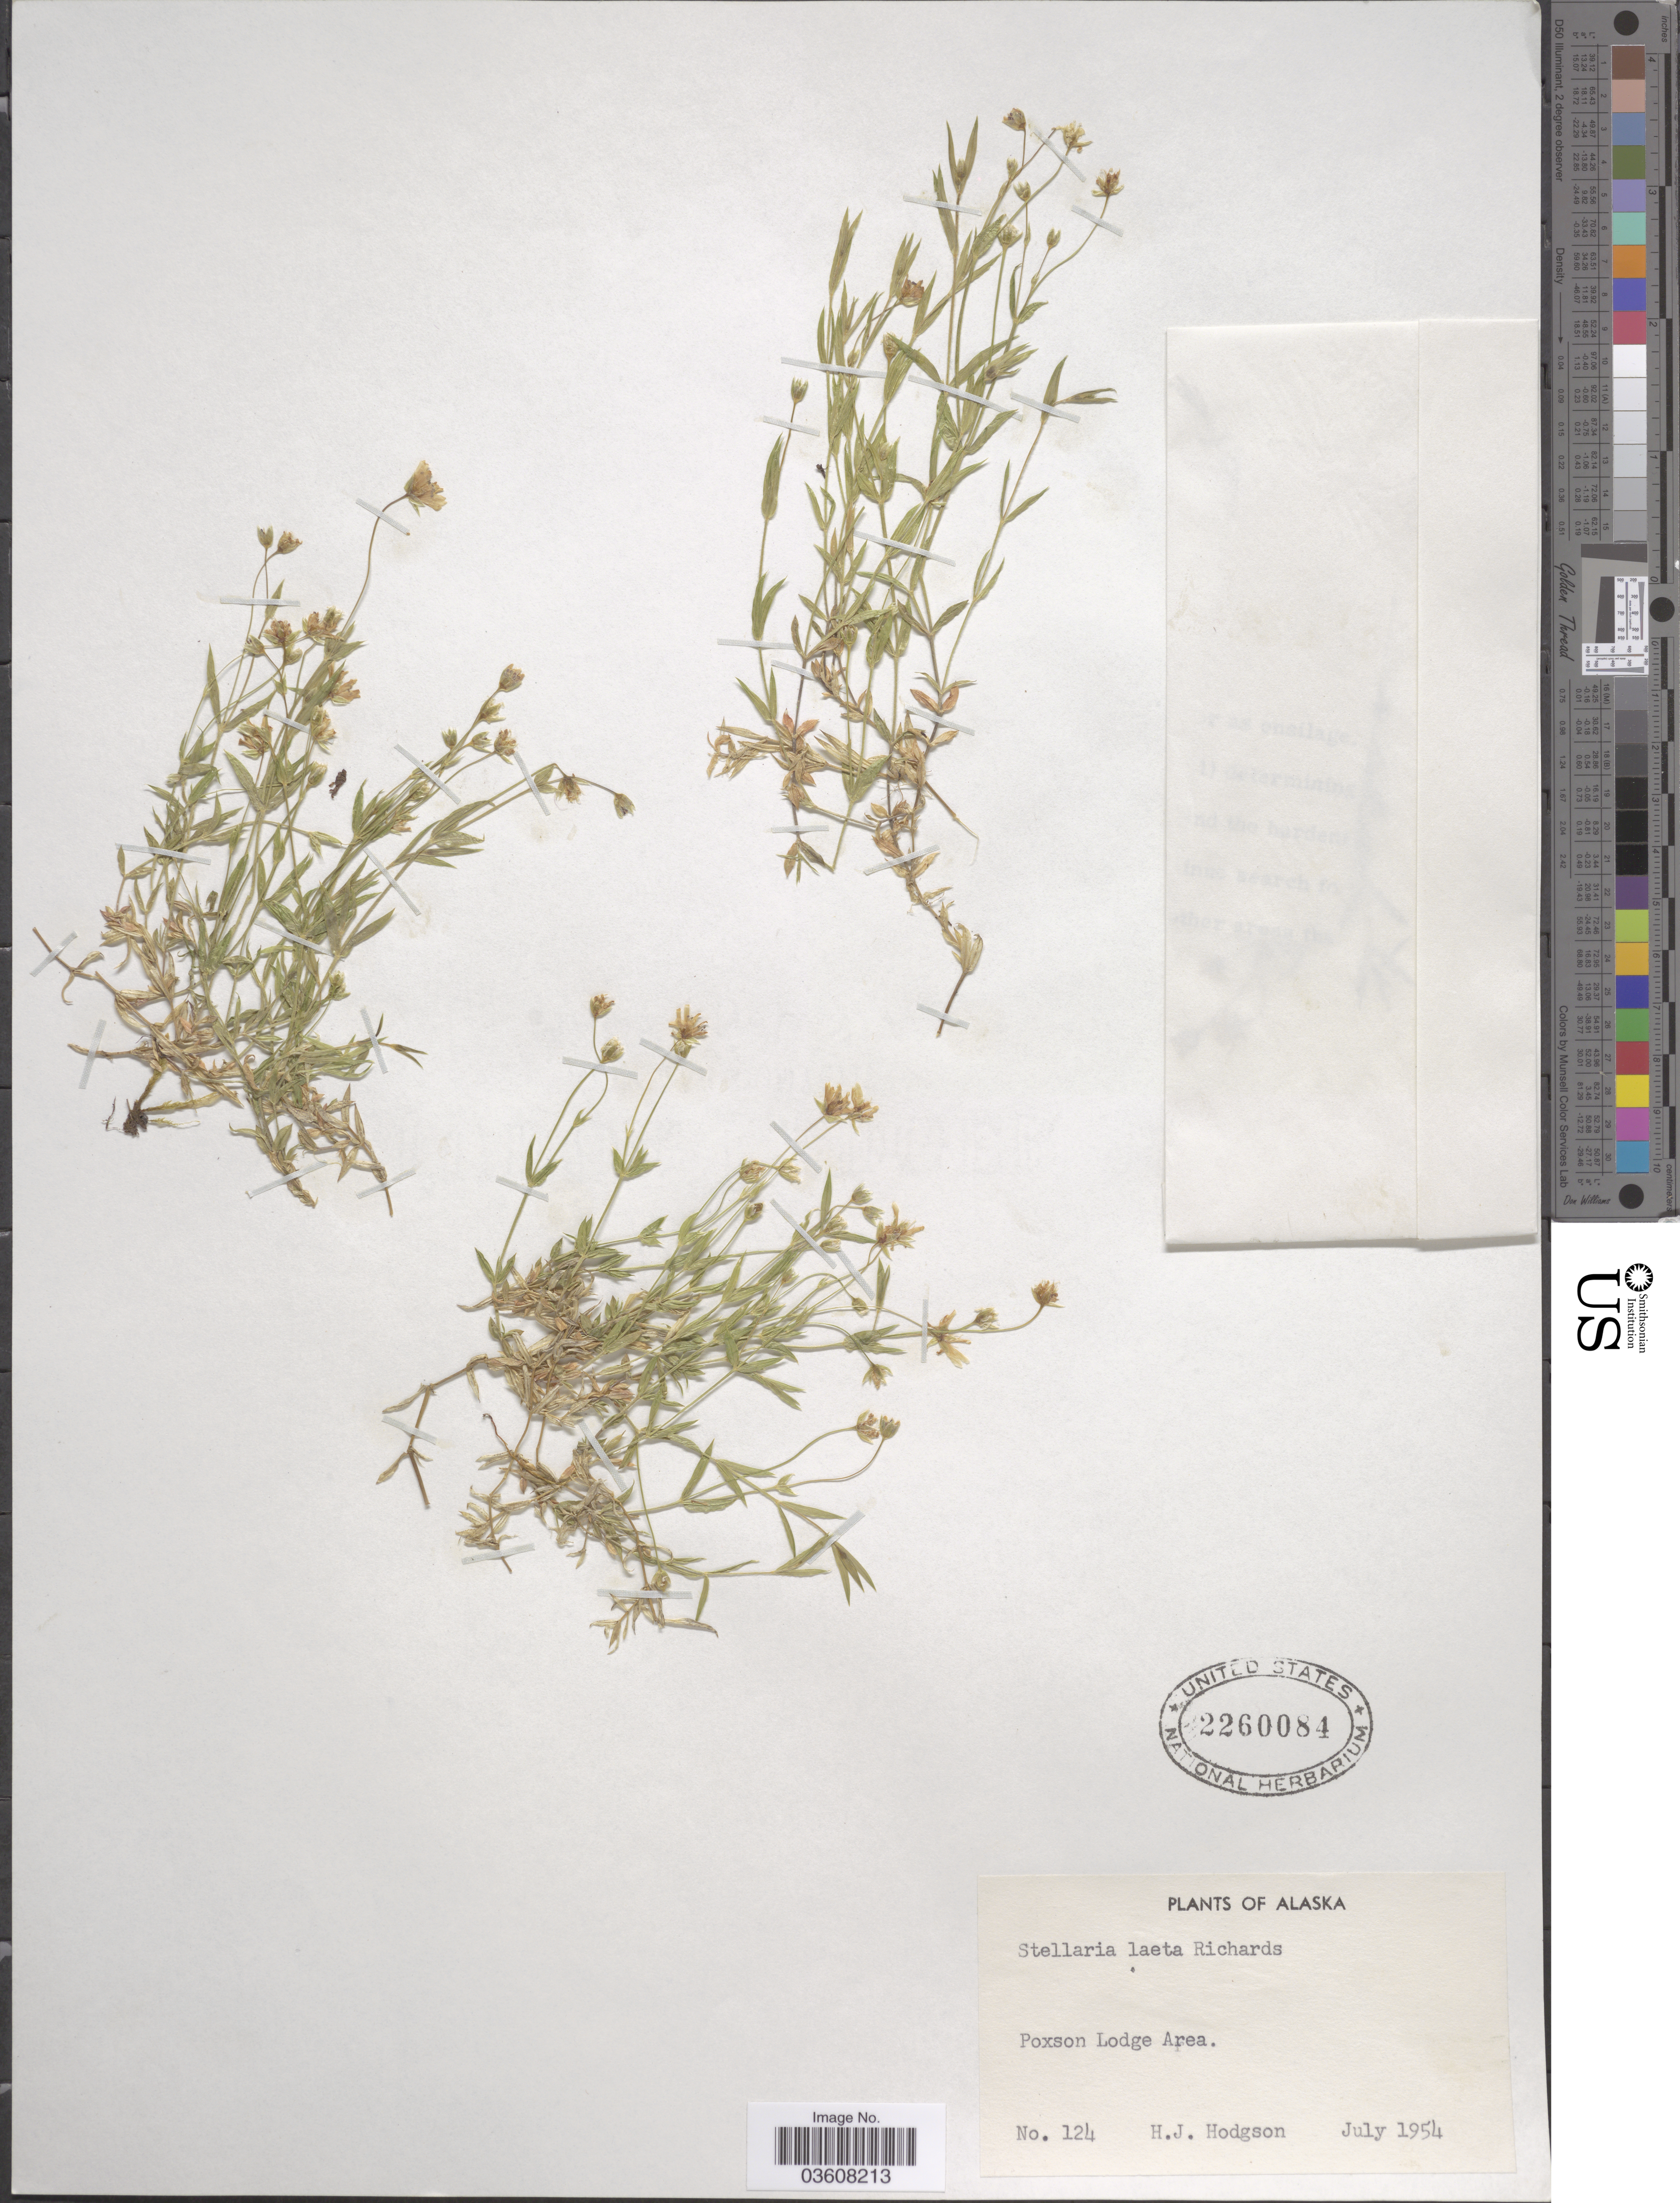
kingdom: Plantae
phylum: Tracheophyta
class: Magnoliopsida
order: Caryophyllales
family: Caryophyllaceae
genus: Stellaria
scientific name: Stellaria laeta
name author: Richards.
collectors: H. J. Hodgson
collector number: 124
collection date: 1954-07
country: United States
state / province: Alaska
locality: Poxson Lodge Area.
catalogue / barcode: US 2260084